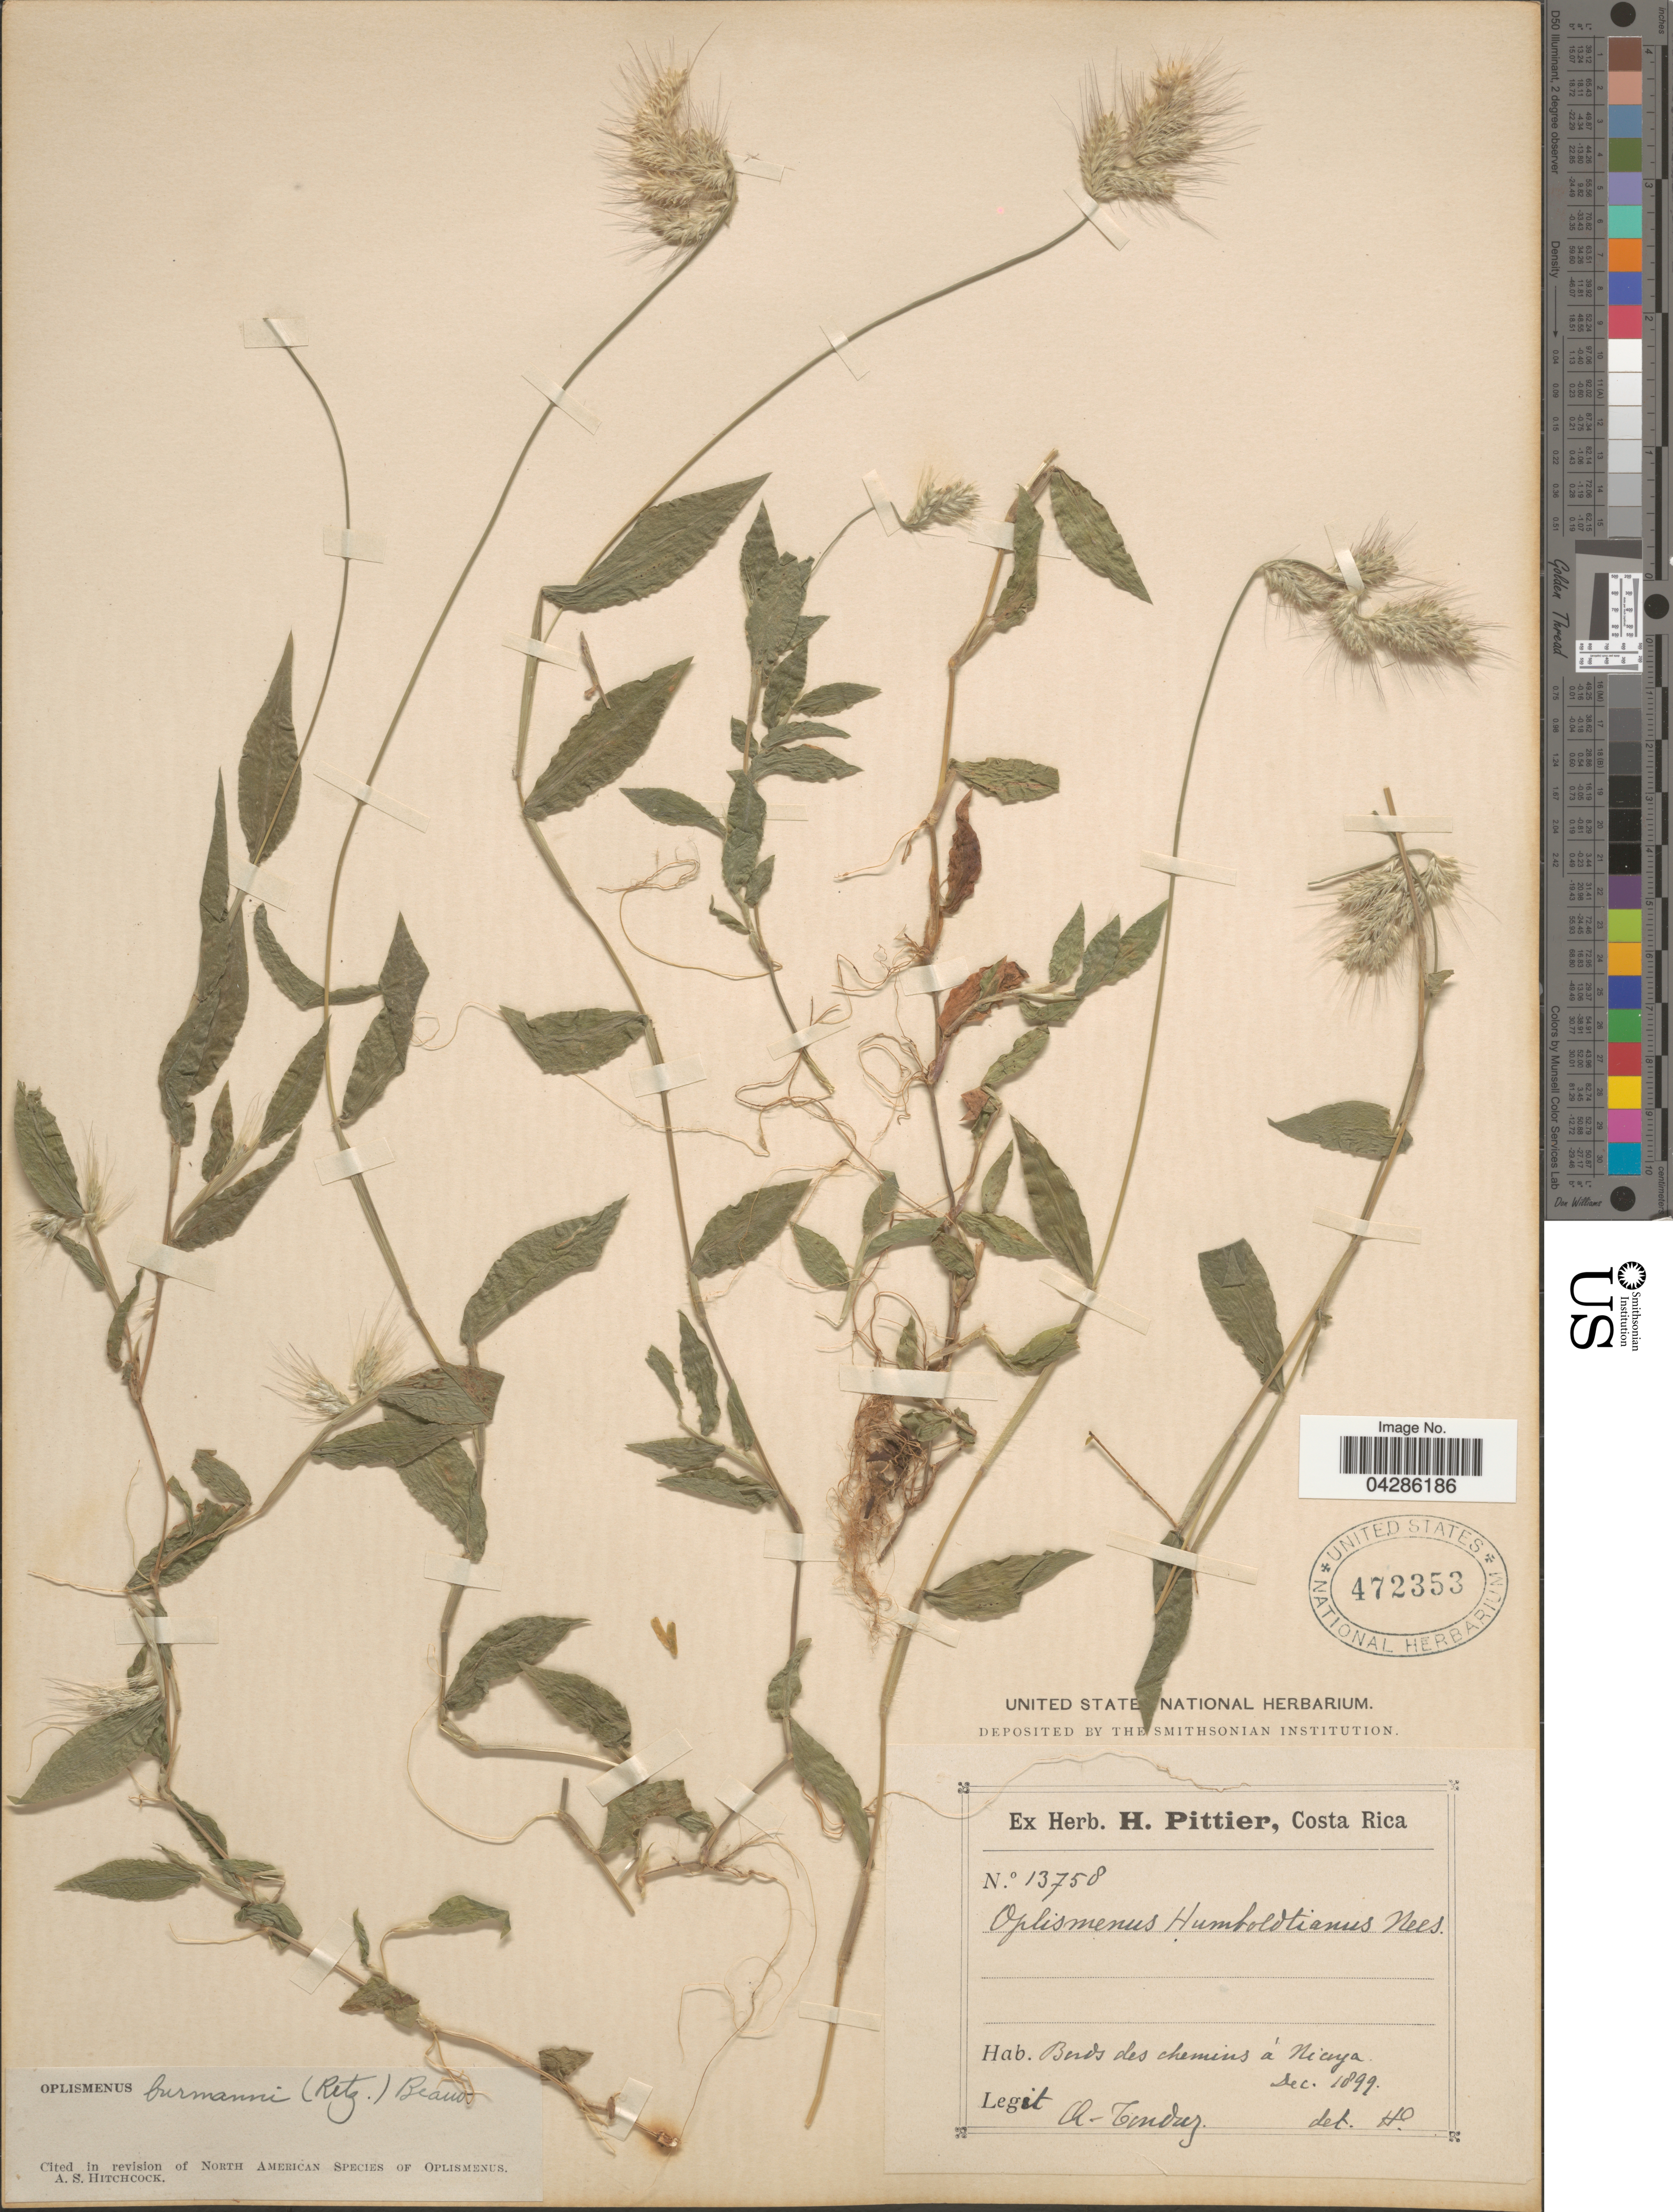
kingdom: Plantae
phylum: Tracheophyta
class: Liliopsida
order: Poales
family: Poaceae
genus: Oplismenus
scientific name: Oplismenus burmannii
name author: (Retz.) P. Beauv.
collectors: A. Tonduz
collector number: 13758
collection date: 1899-12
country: Costa Rica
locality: Bords des chemins á Nicoya.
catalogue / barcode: US 472353